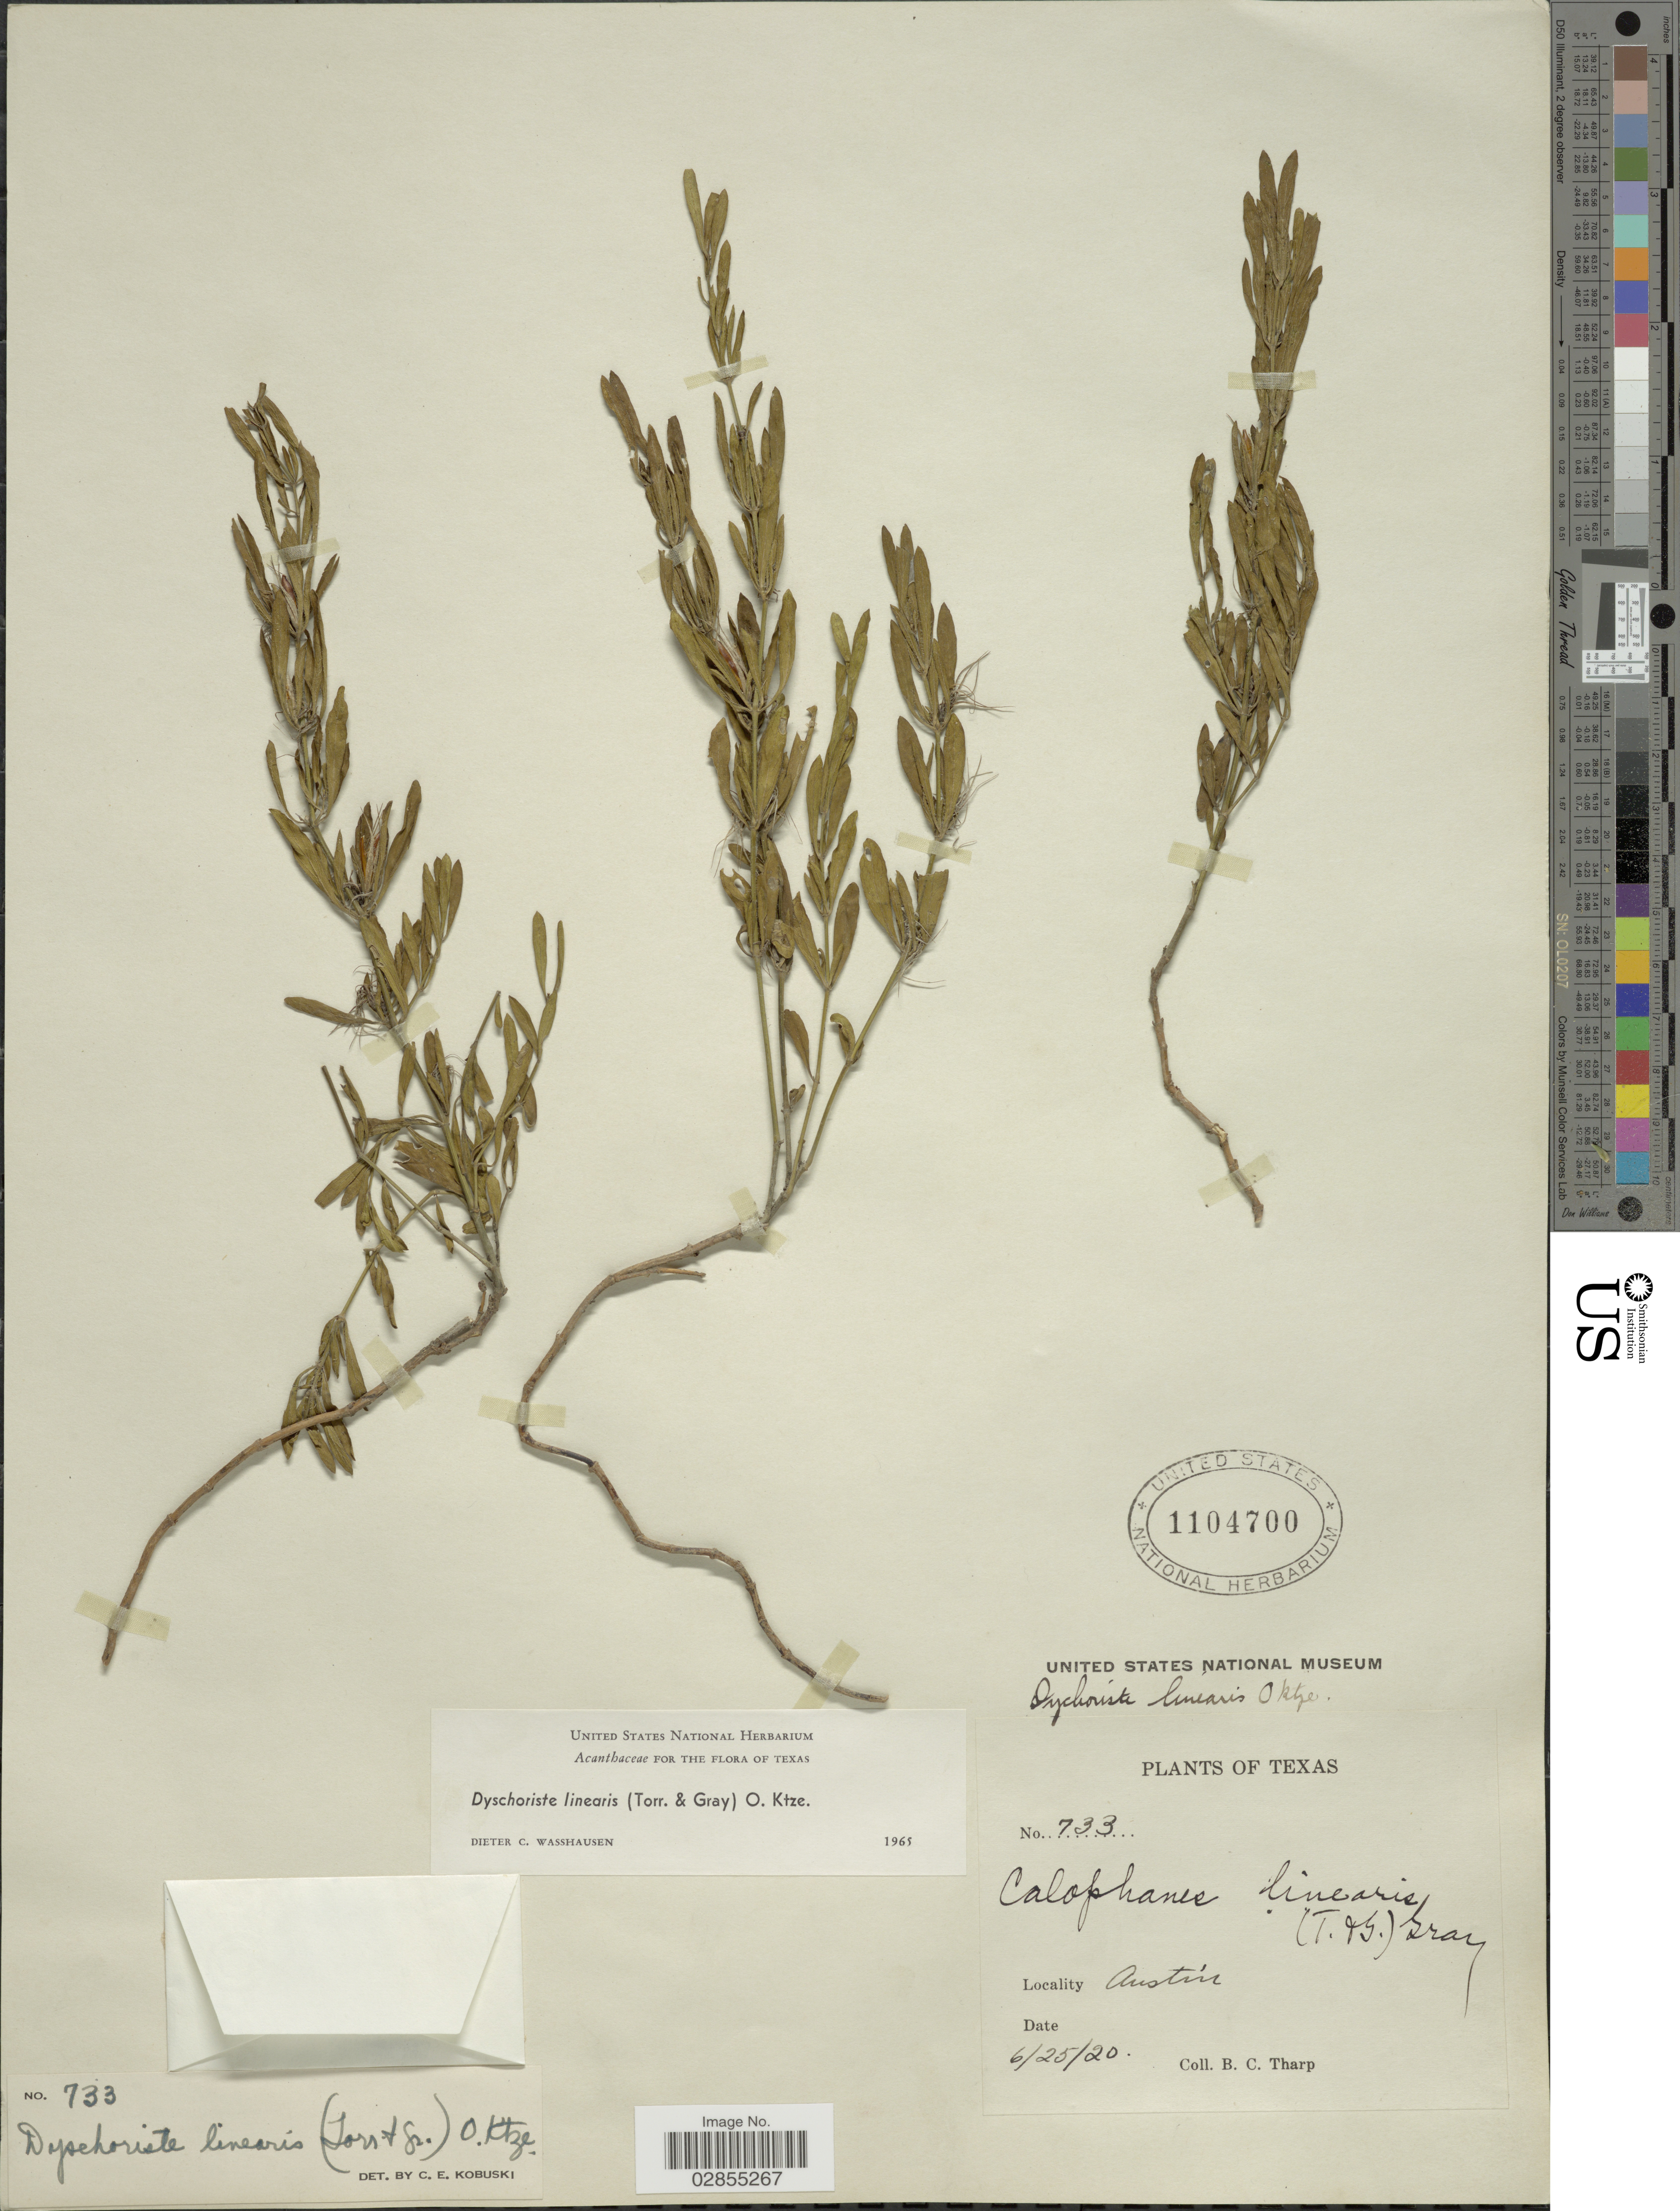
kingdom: Plantae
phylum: Tracheophyta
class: Magnoliopsida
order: Lamiales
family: Acanthaceae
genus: Dyschoriste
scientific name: Dyschoriste linearis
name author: (Torr. & A. Gray) Kuntze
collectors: B. C. Tharp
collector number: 733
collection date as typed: Transcribed d/m/y: 25/6/20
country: United States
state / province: Texas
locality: Austin.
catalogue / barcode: US 1104700